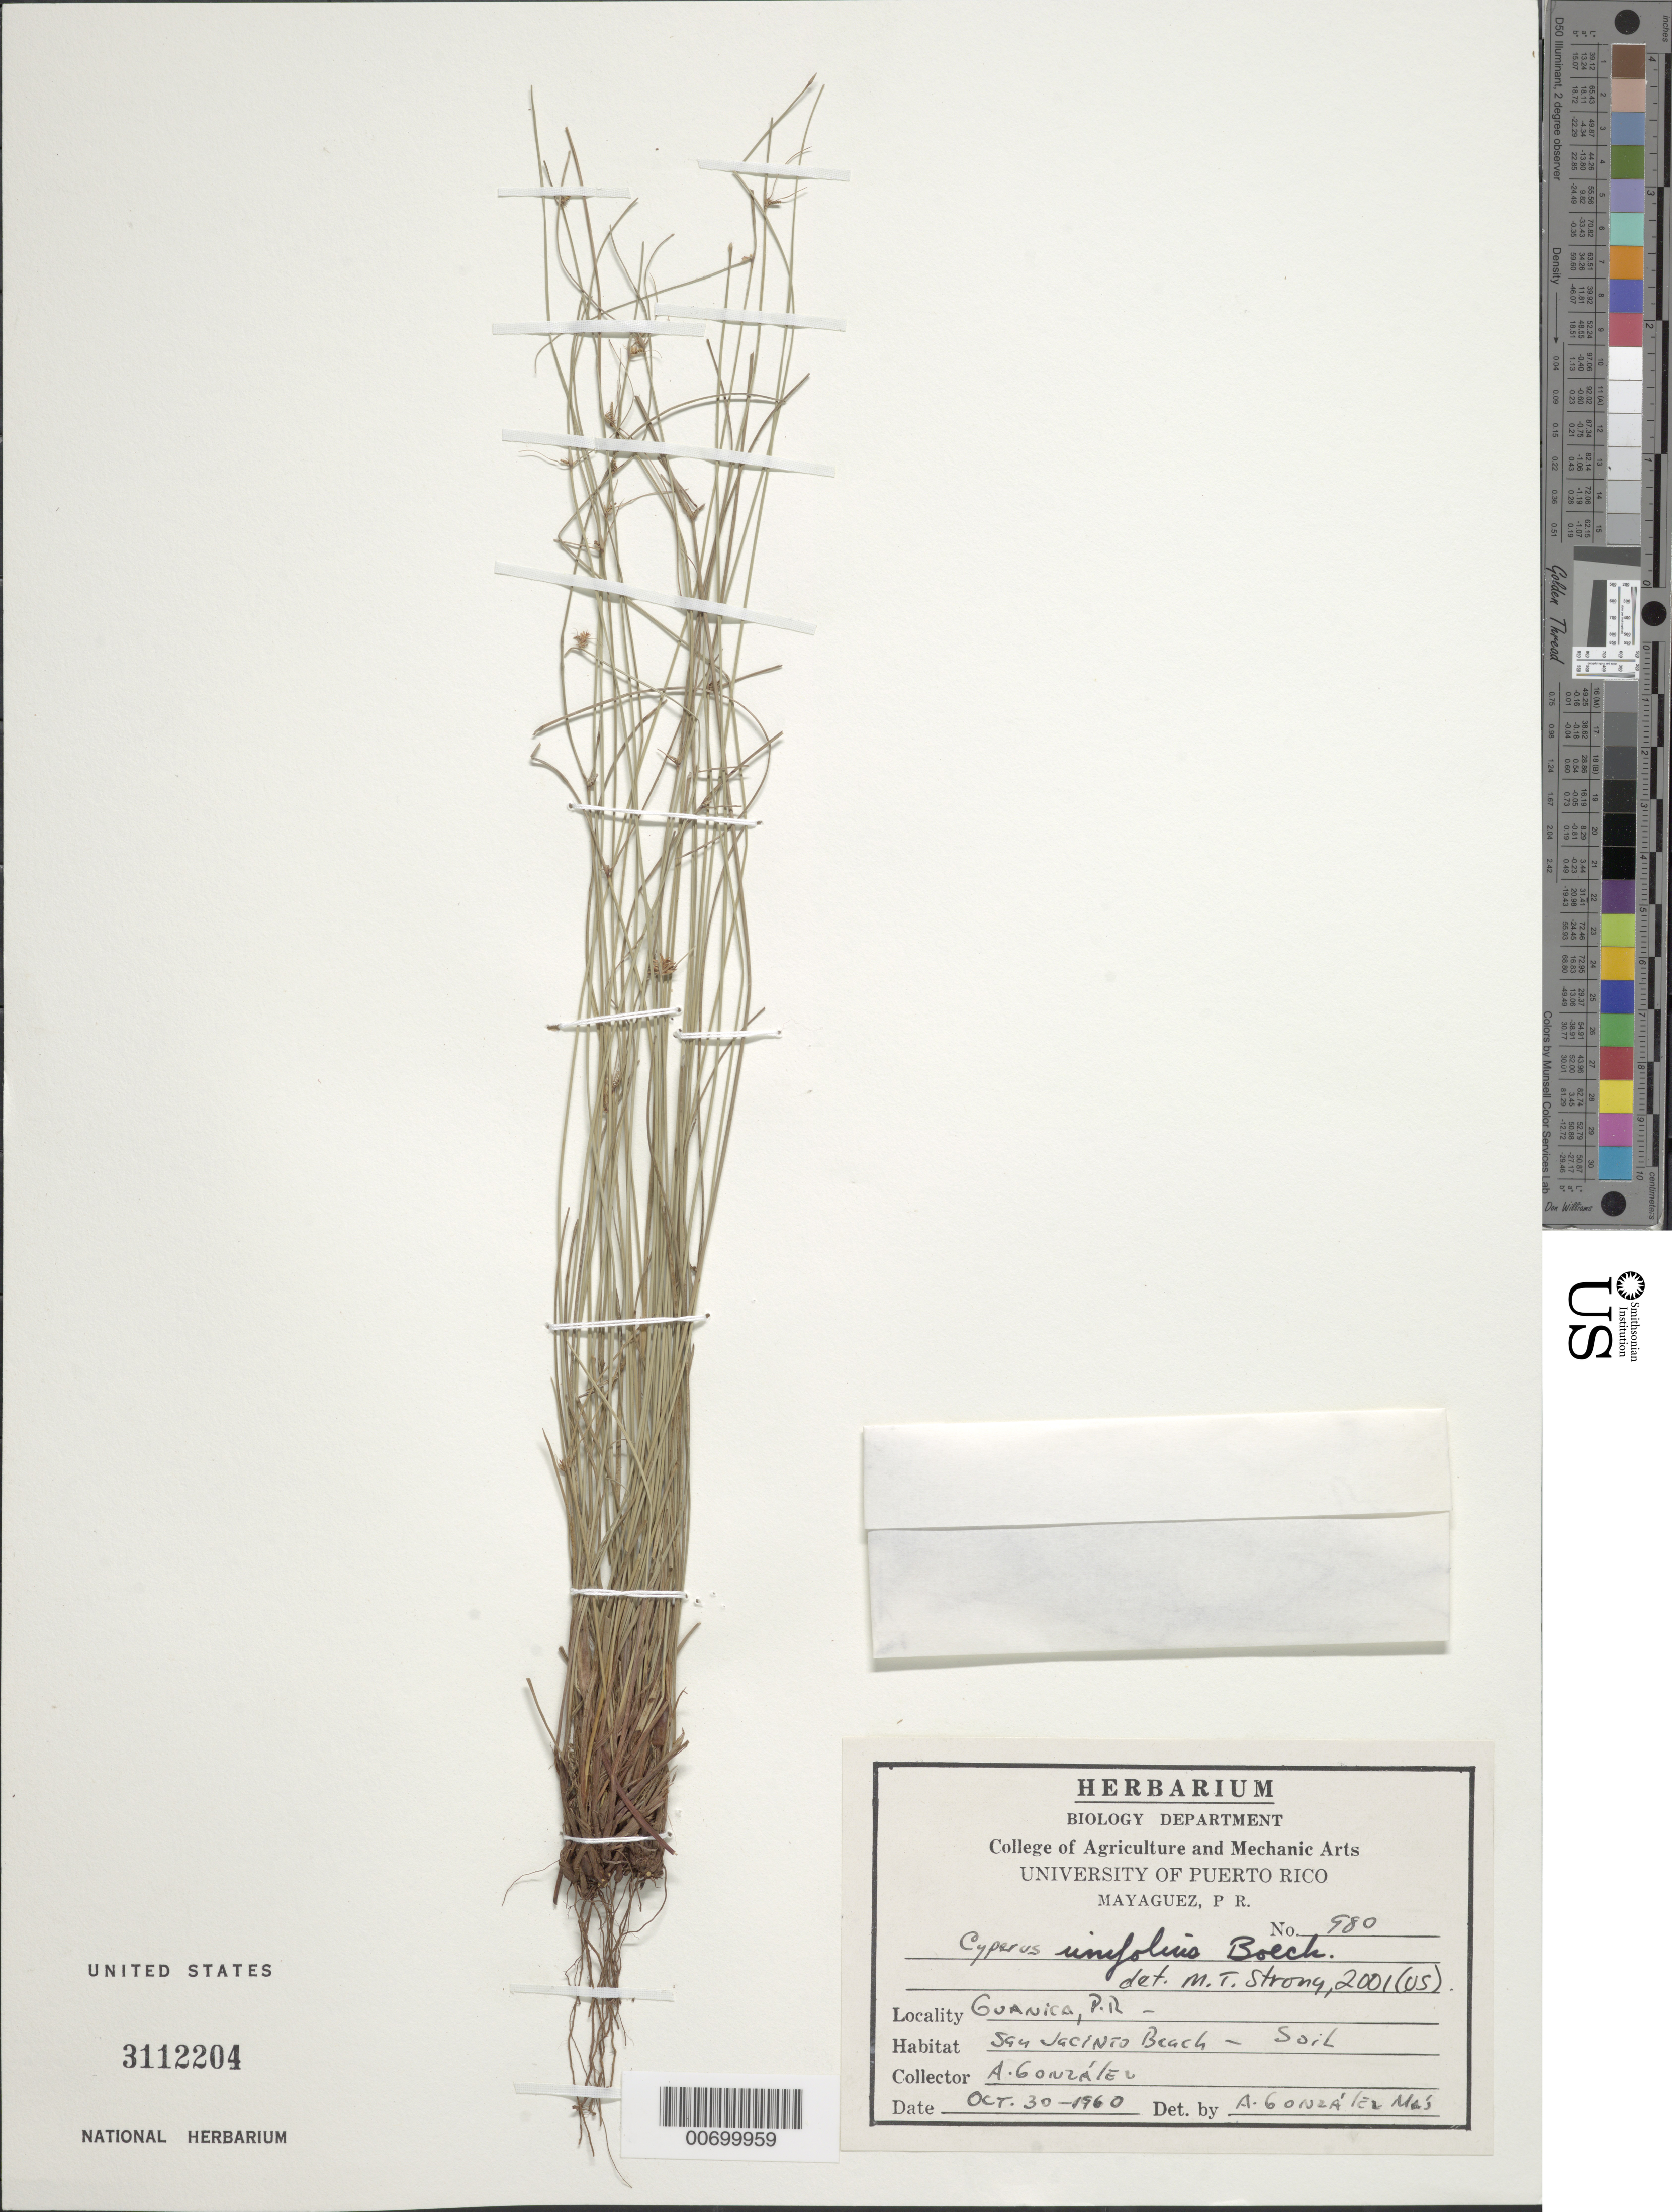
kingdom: Plantae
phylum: Tracheophyta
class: Liliopsida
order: Poales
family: Cyperaceae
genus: Cyperus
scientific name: Cyperus unifolius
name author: Boeckeler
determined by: Strong, M. T., (US), Smithsonian Institution - National Museum of Natural History (UNITED STATES)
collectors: A. González Más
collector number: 980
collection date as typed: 30 Oct 1960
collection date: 1960-10-30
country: Puerto Rico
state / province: Guánica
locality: Guanica: San Jacinto Beach.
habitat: On soil.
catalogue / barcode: US 3112204